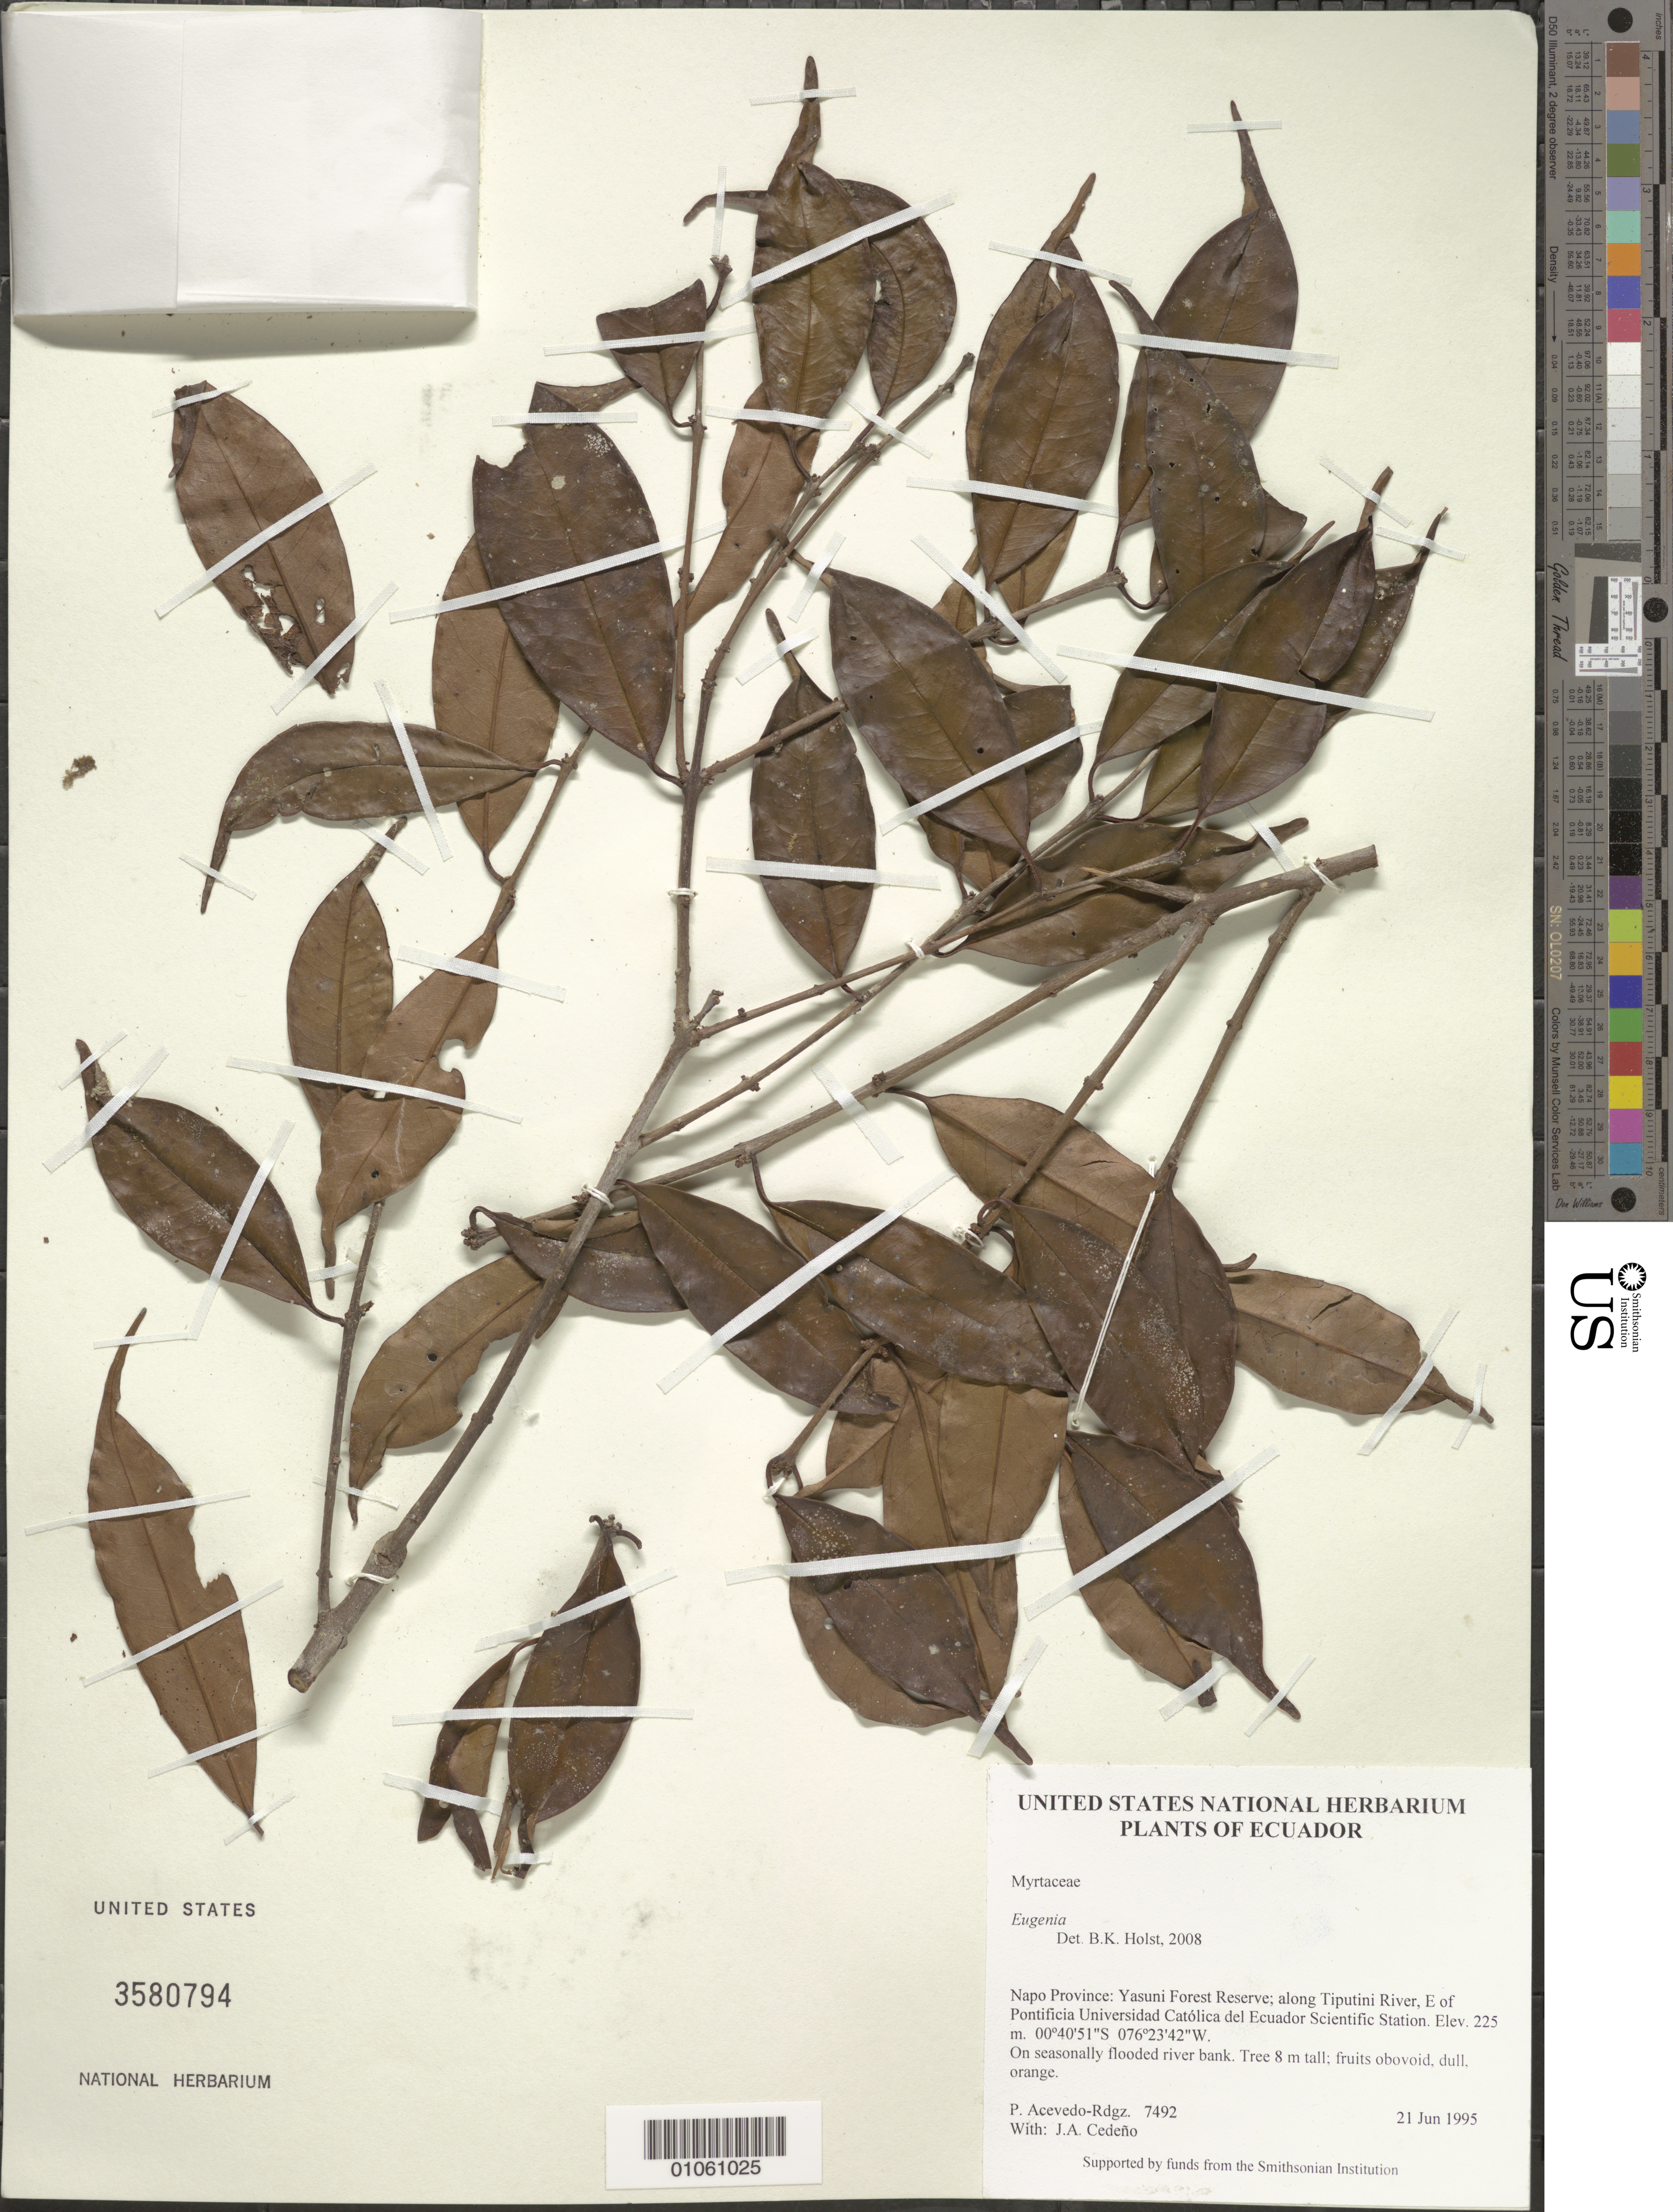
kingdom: Plantae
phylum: Tracheophyta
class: Magnoliopsida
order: Myrtales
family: Myrtaceae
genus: Eugenia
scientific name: Eugenia sp.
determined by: Holst, Bruce K.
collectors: P. Acevedo-Rodr. & J. A. Cedeño M.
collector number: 7492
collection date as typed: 21 Jun 1995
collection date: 1995-06-21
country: Ecuador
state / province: Napo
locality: Napo Province: Yasuni Forest Reserve; along Tiputini River, E of Pontificia Universidad Católica del Ecuador Scientific Station.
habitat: On seasonally flooded river bank.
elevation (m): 225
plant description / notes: US, SEL, MO, NY, K, P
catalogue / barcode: US 3580794